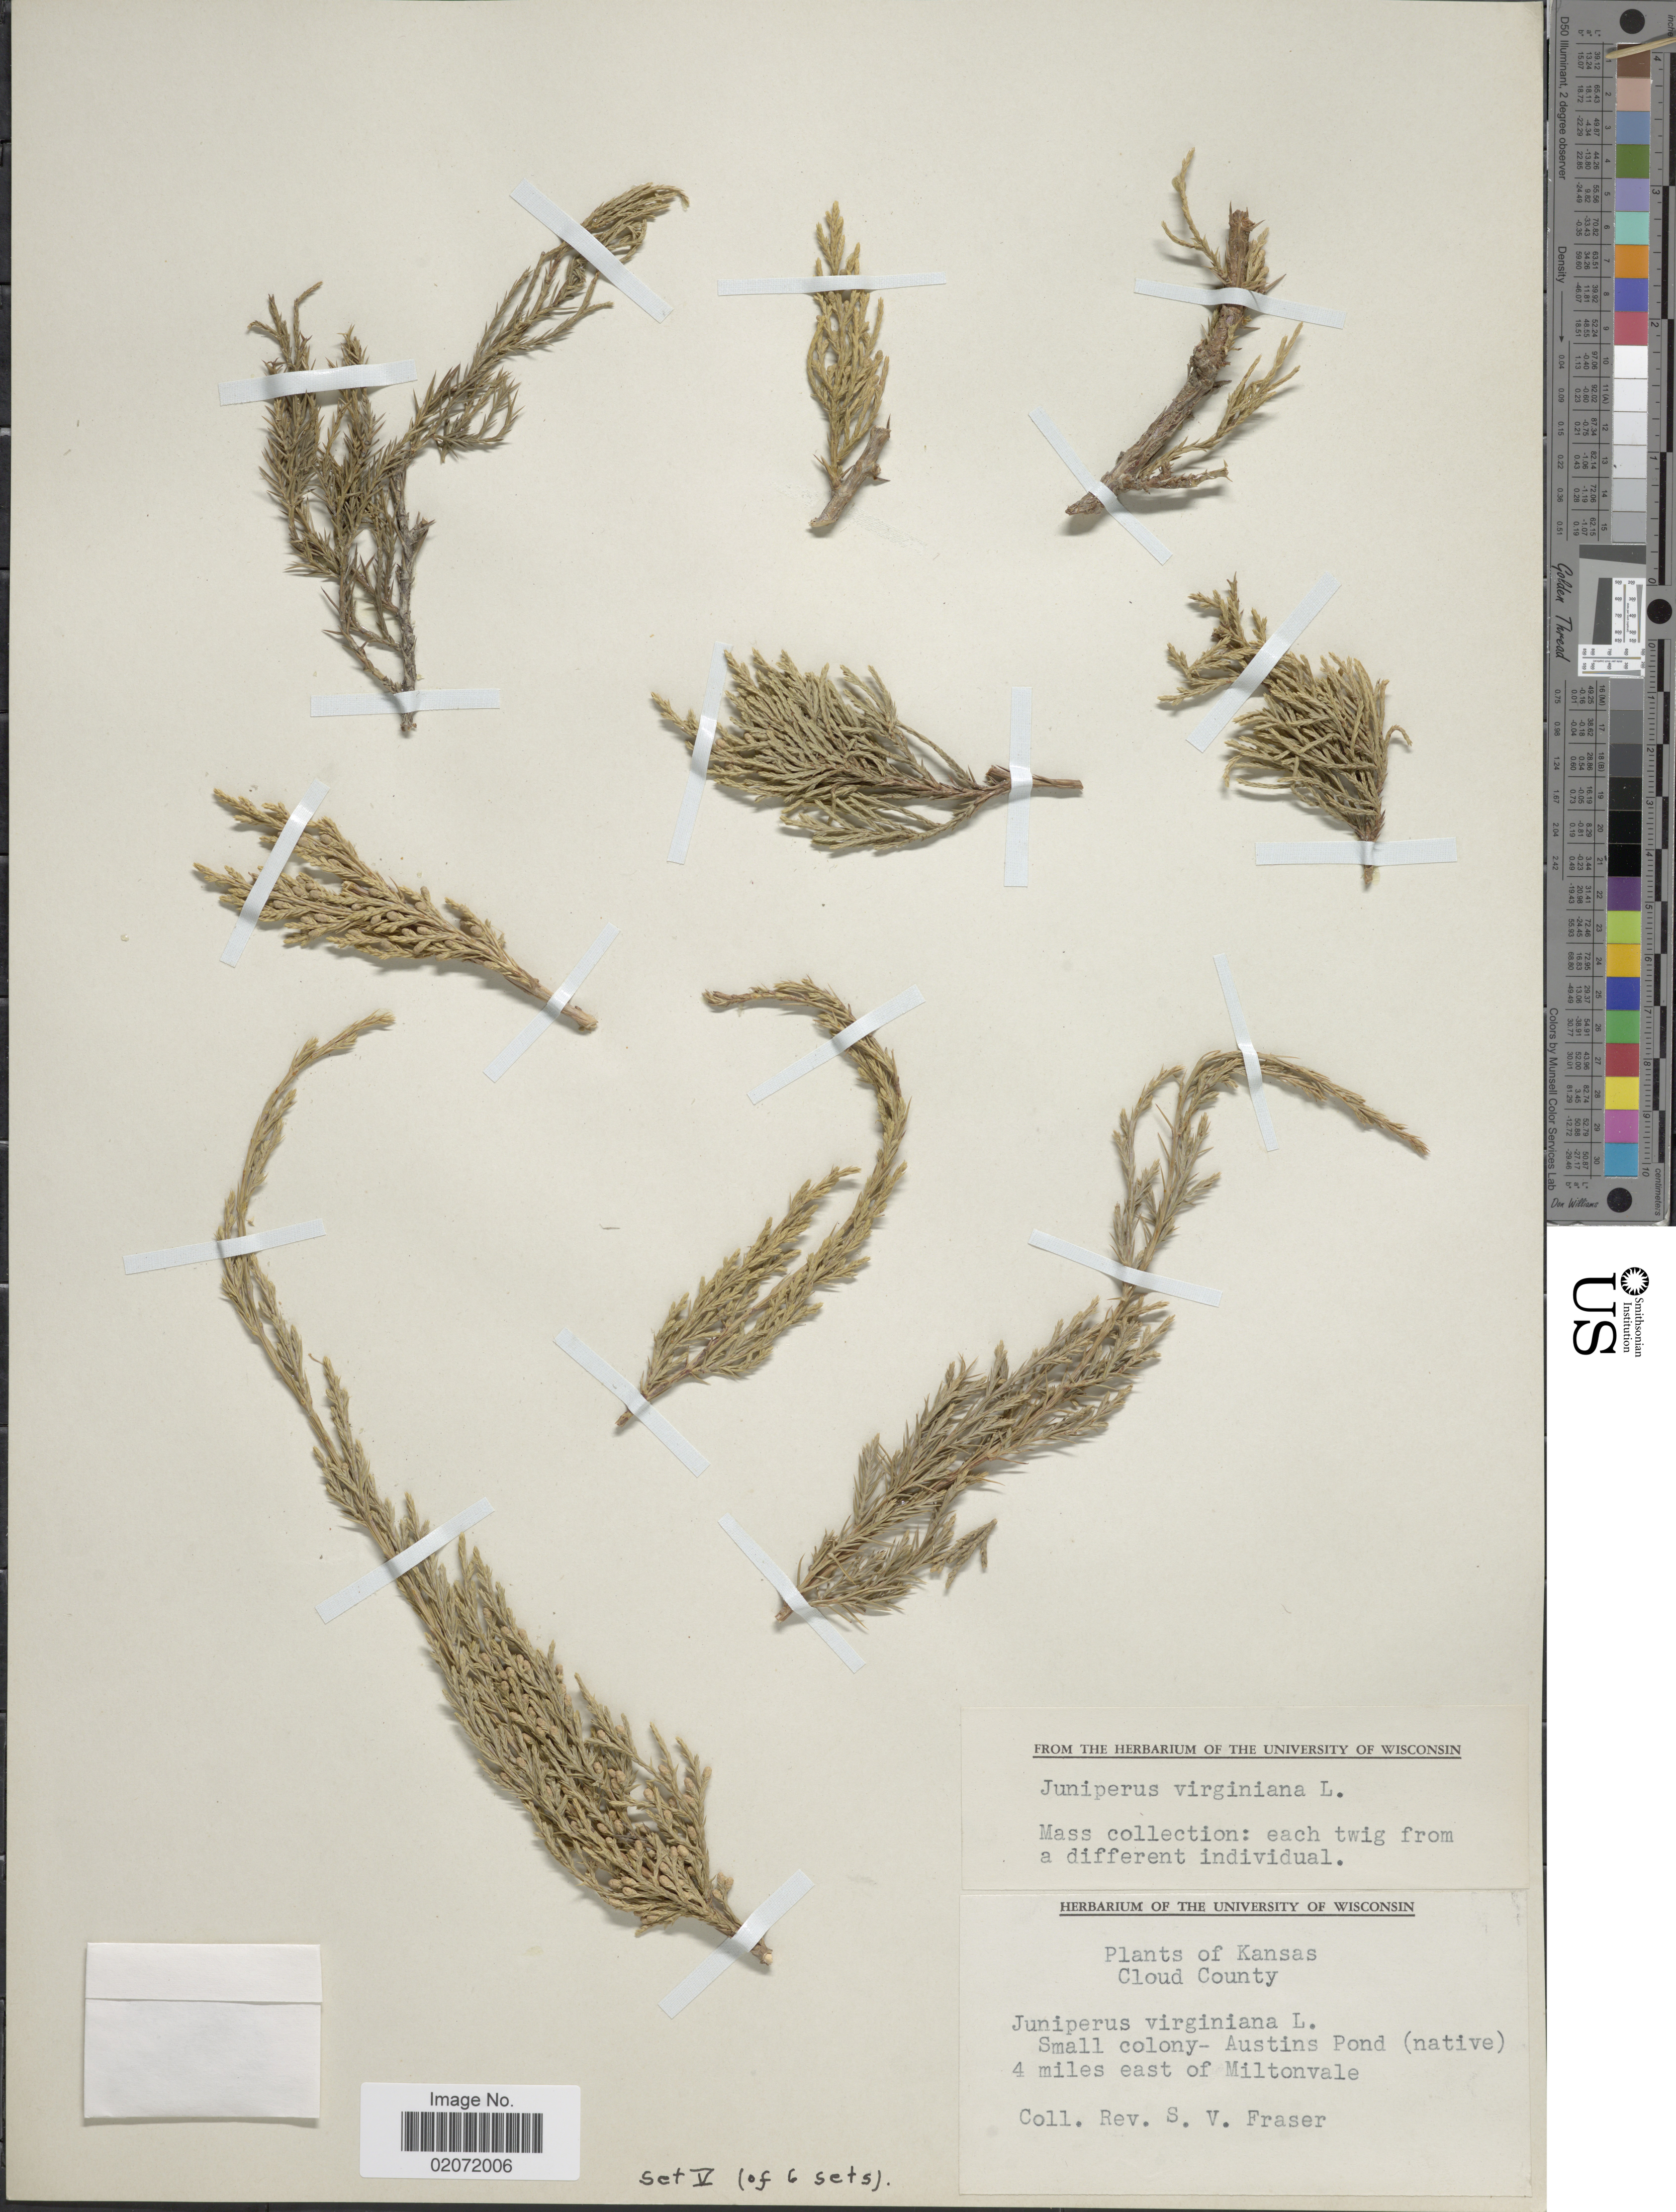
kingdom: Plantae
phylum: Tracheophyta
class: Pinopsida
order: Pinales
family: Cupressaceae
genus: Juniperus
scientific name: Juniperus virginiana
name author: L.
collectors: S. Fraser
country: United States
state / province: Kansas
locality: Small colony- Austins Pond (native) 4 miles east of Miltonvale, Cloud County